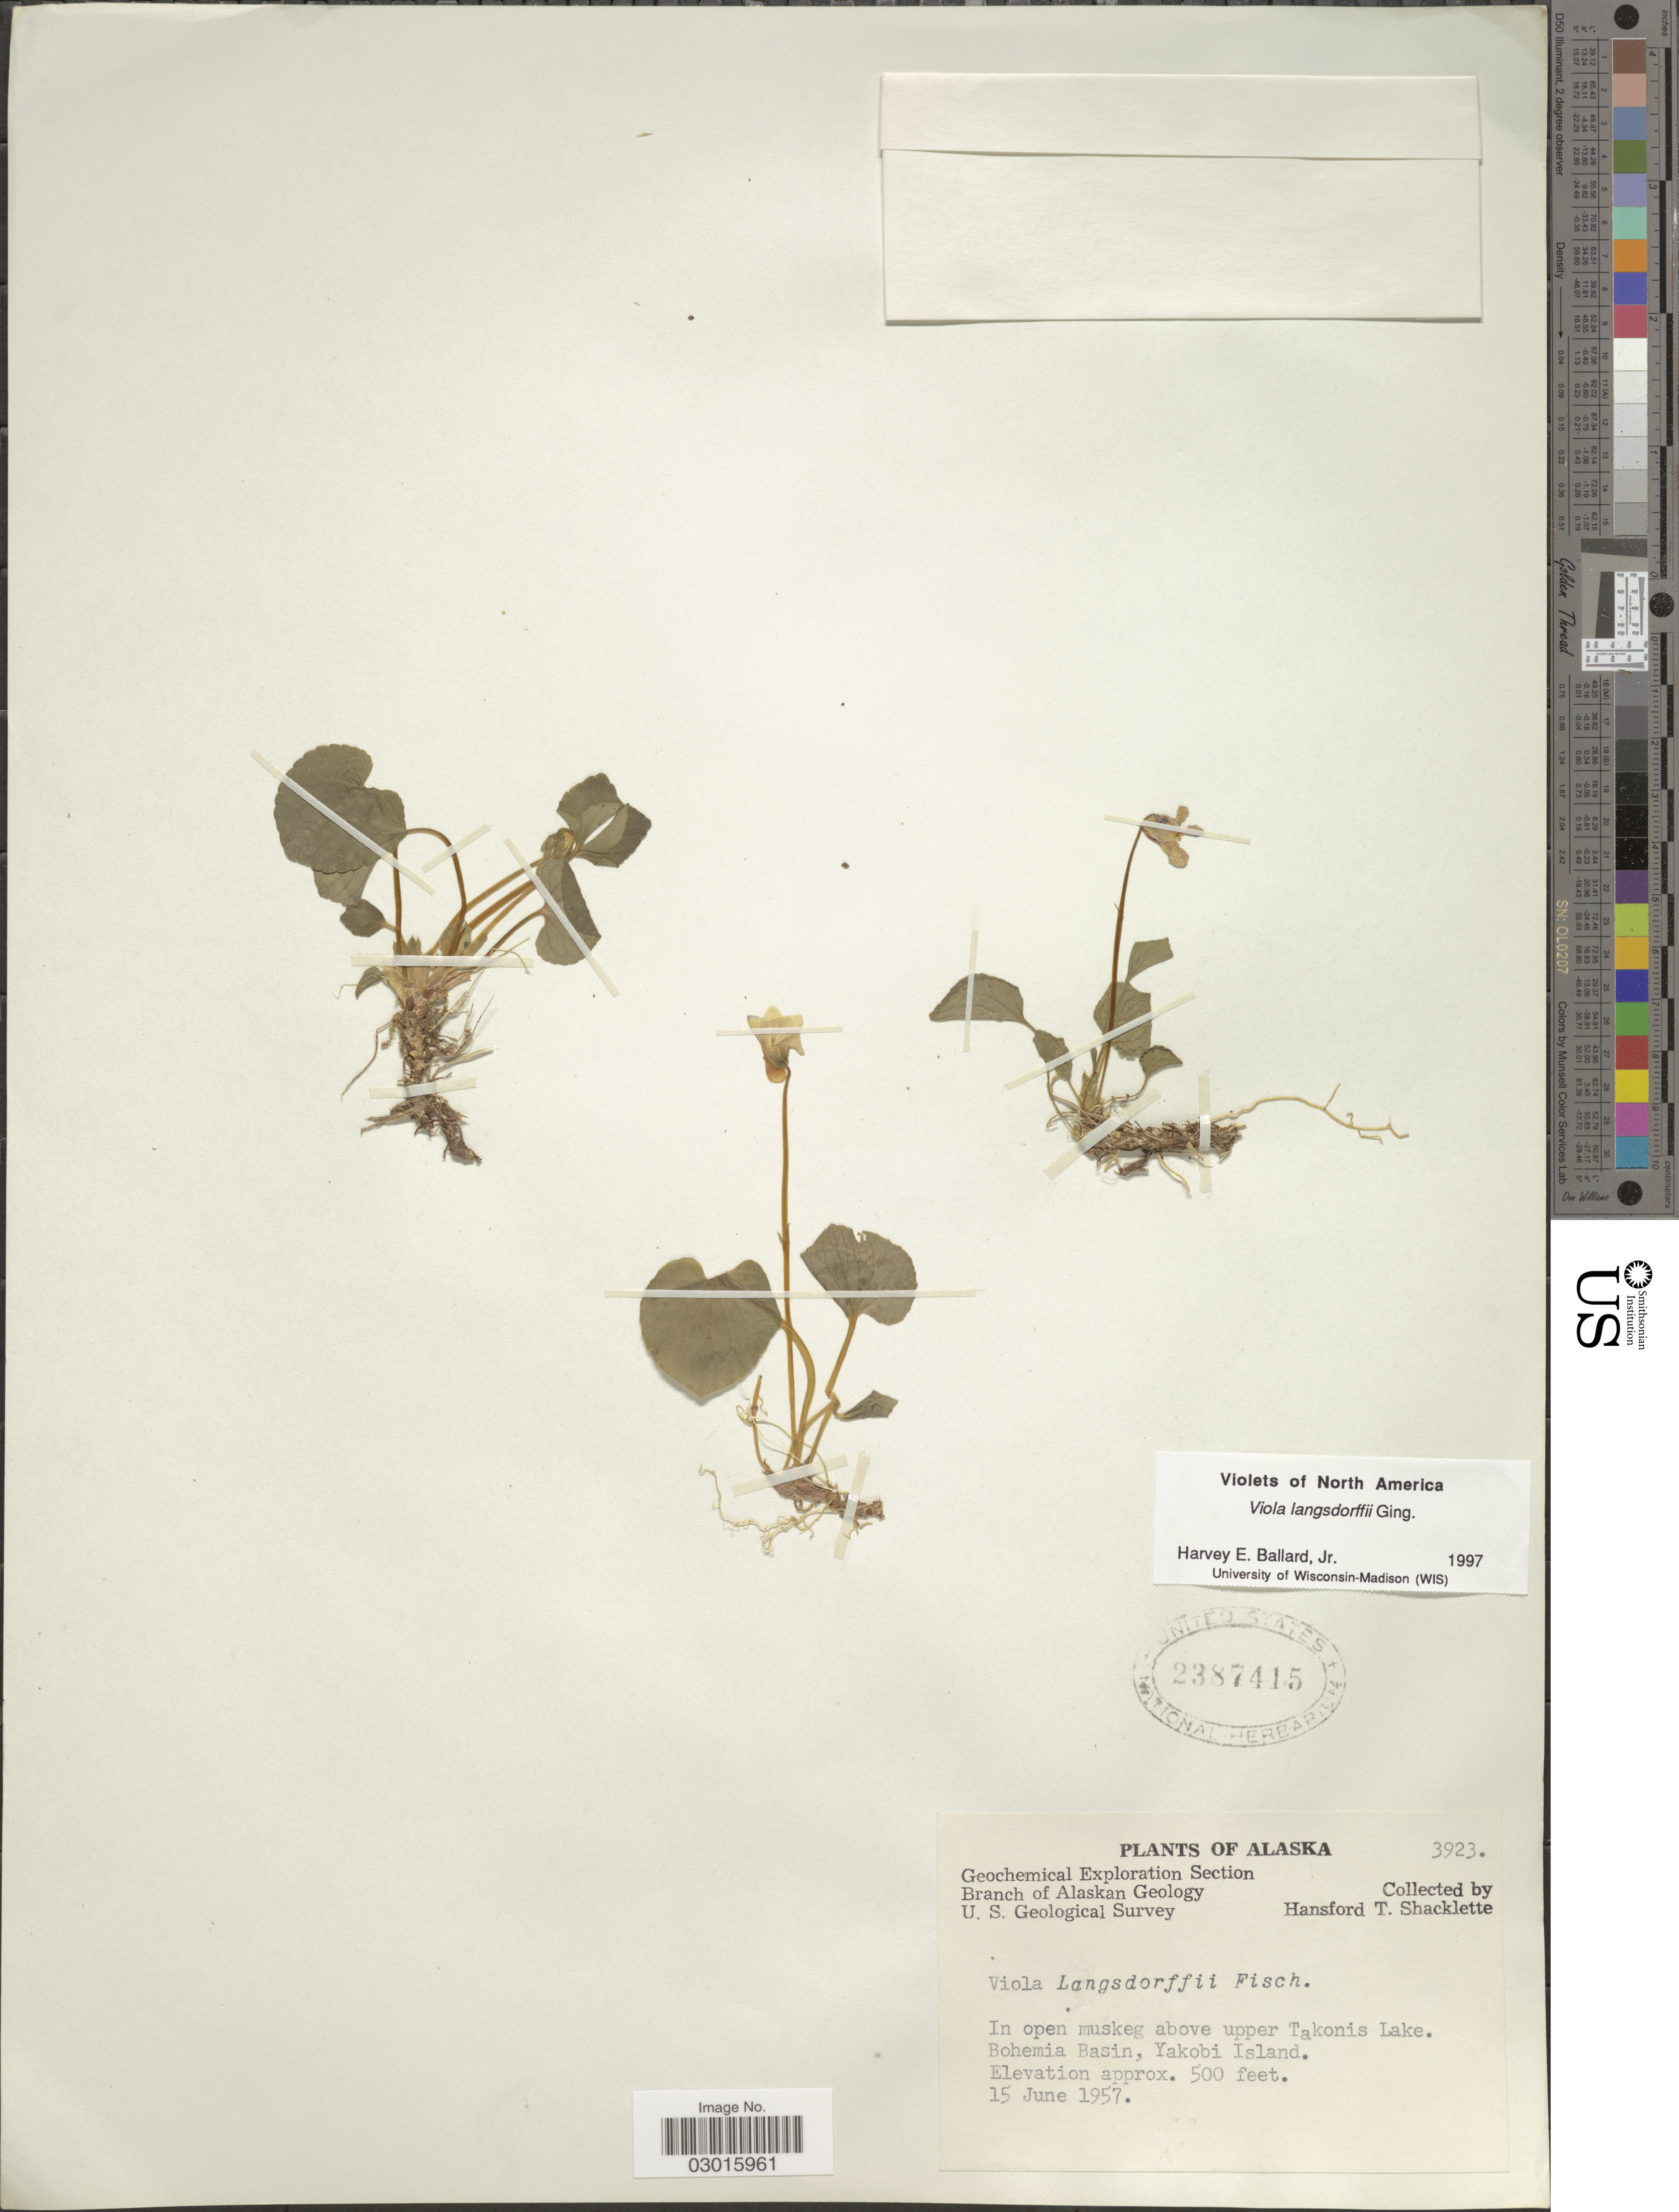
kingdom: Plantae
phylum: Tracheophyta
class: Magnoliopsida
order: Malpighiales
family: Violaceae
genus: Viola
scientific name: Viola langsdorffii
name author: Fisch. ex Ging.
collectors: H. Shacklette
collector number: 3923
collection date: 1957-06-15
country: United States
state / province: Alaska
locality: In open muskeg above upper Takonis Lake. Bohemia Basin, Yakobi Island.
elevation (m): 152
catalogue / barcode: US 2387415